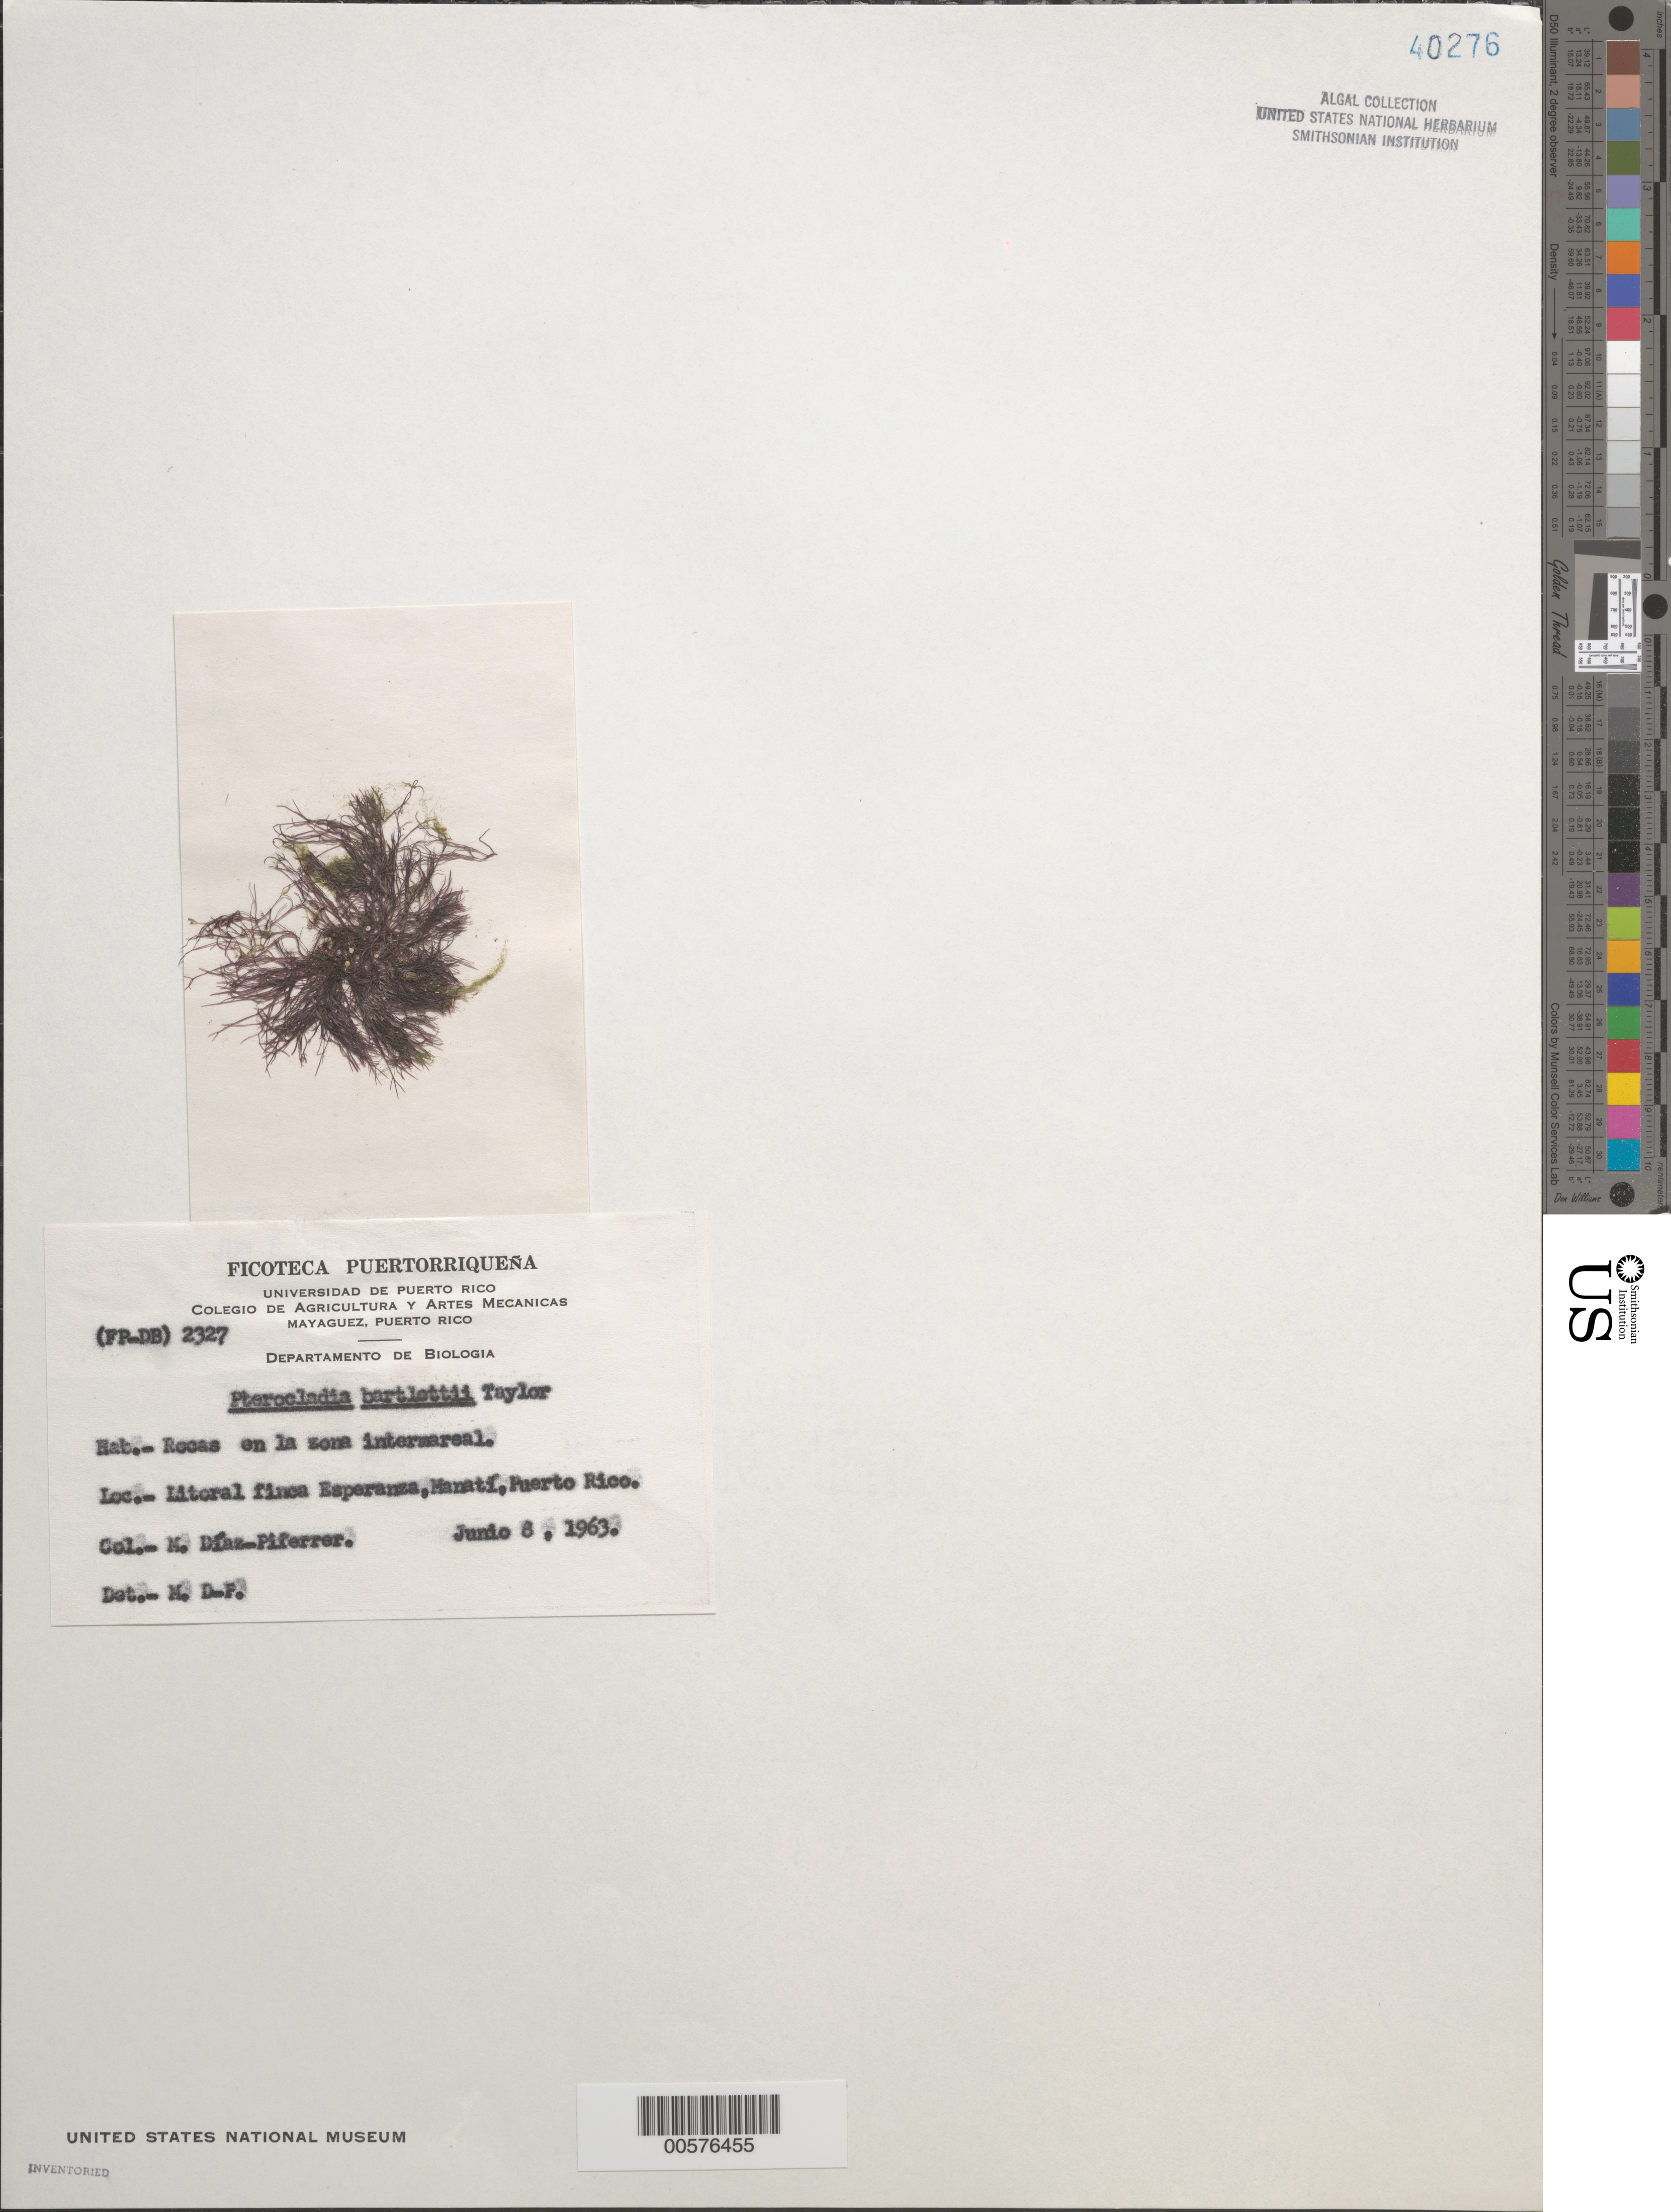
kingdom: Plantae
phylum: Rhodophyta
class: Florideophyceae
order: Gelidiales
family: Pterocladiaceae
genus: Pterocladiella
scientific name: Pterocladiella bartlettii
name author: (W.R. Taylor) Santelices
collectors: M. Diaz-Piferrer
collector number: (fp-db) 2327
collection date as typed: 08 Jun 1963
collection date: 1963-06-08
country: Puerto Rico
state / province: Manati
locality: Esperanza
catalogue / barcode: US 40276